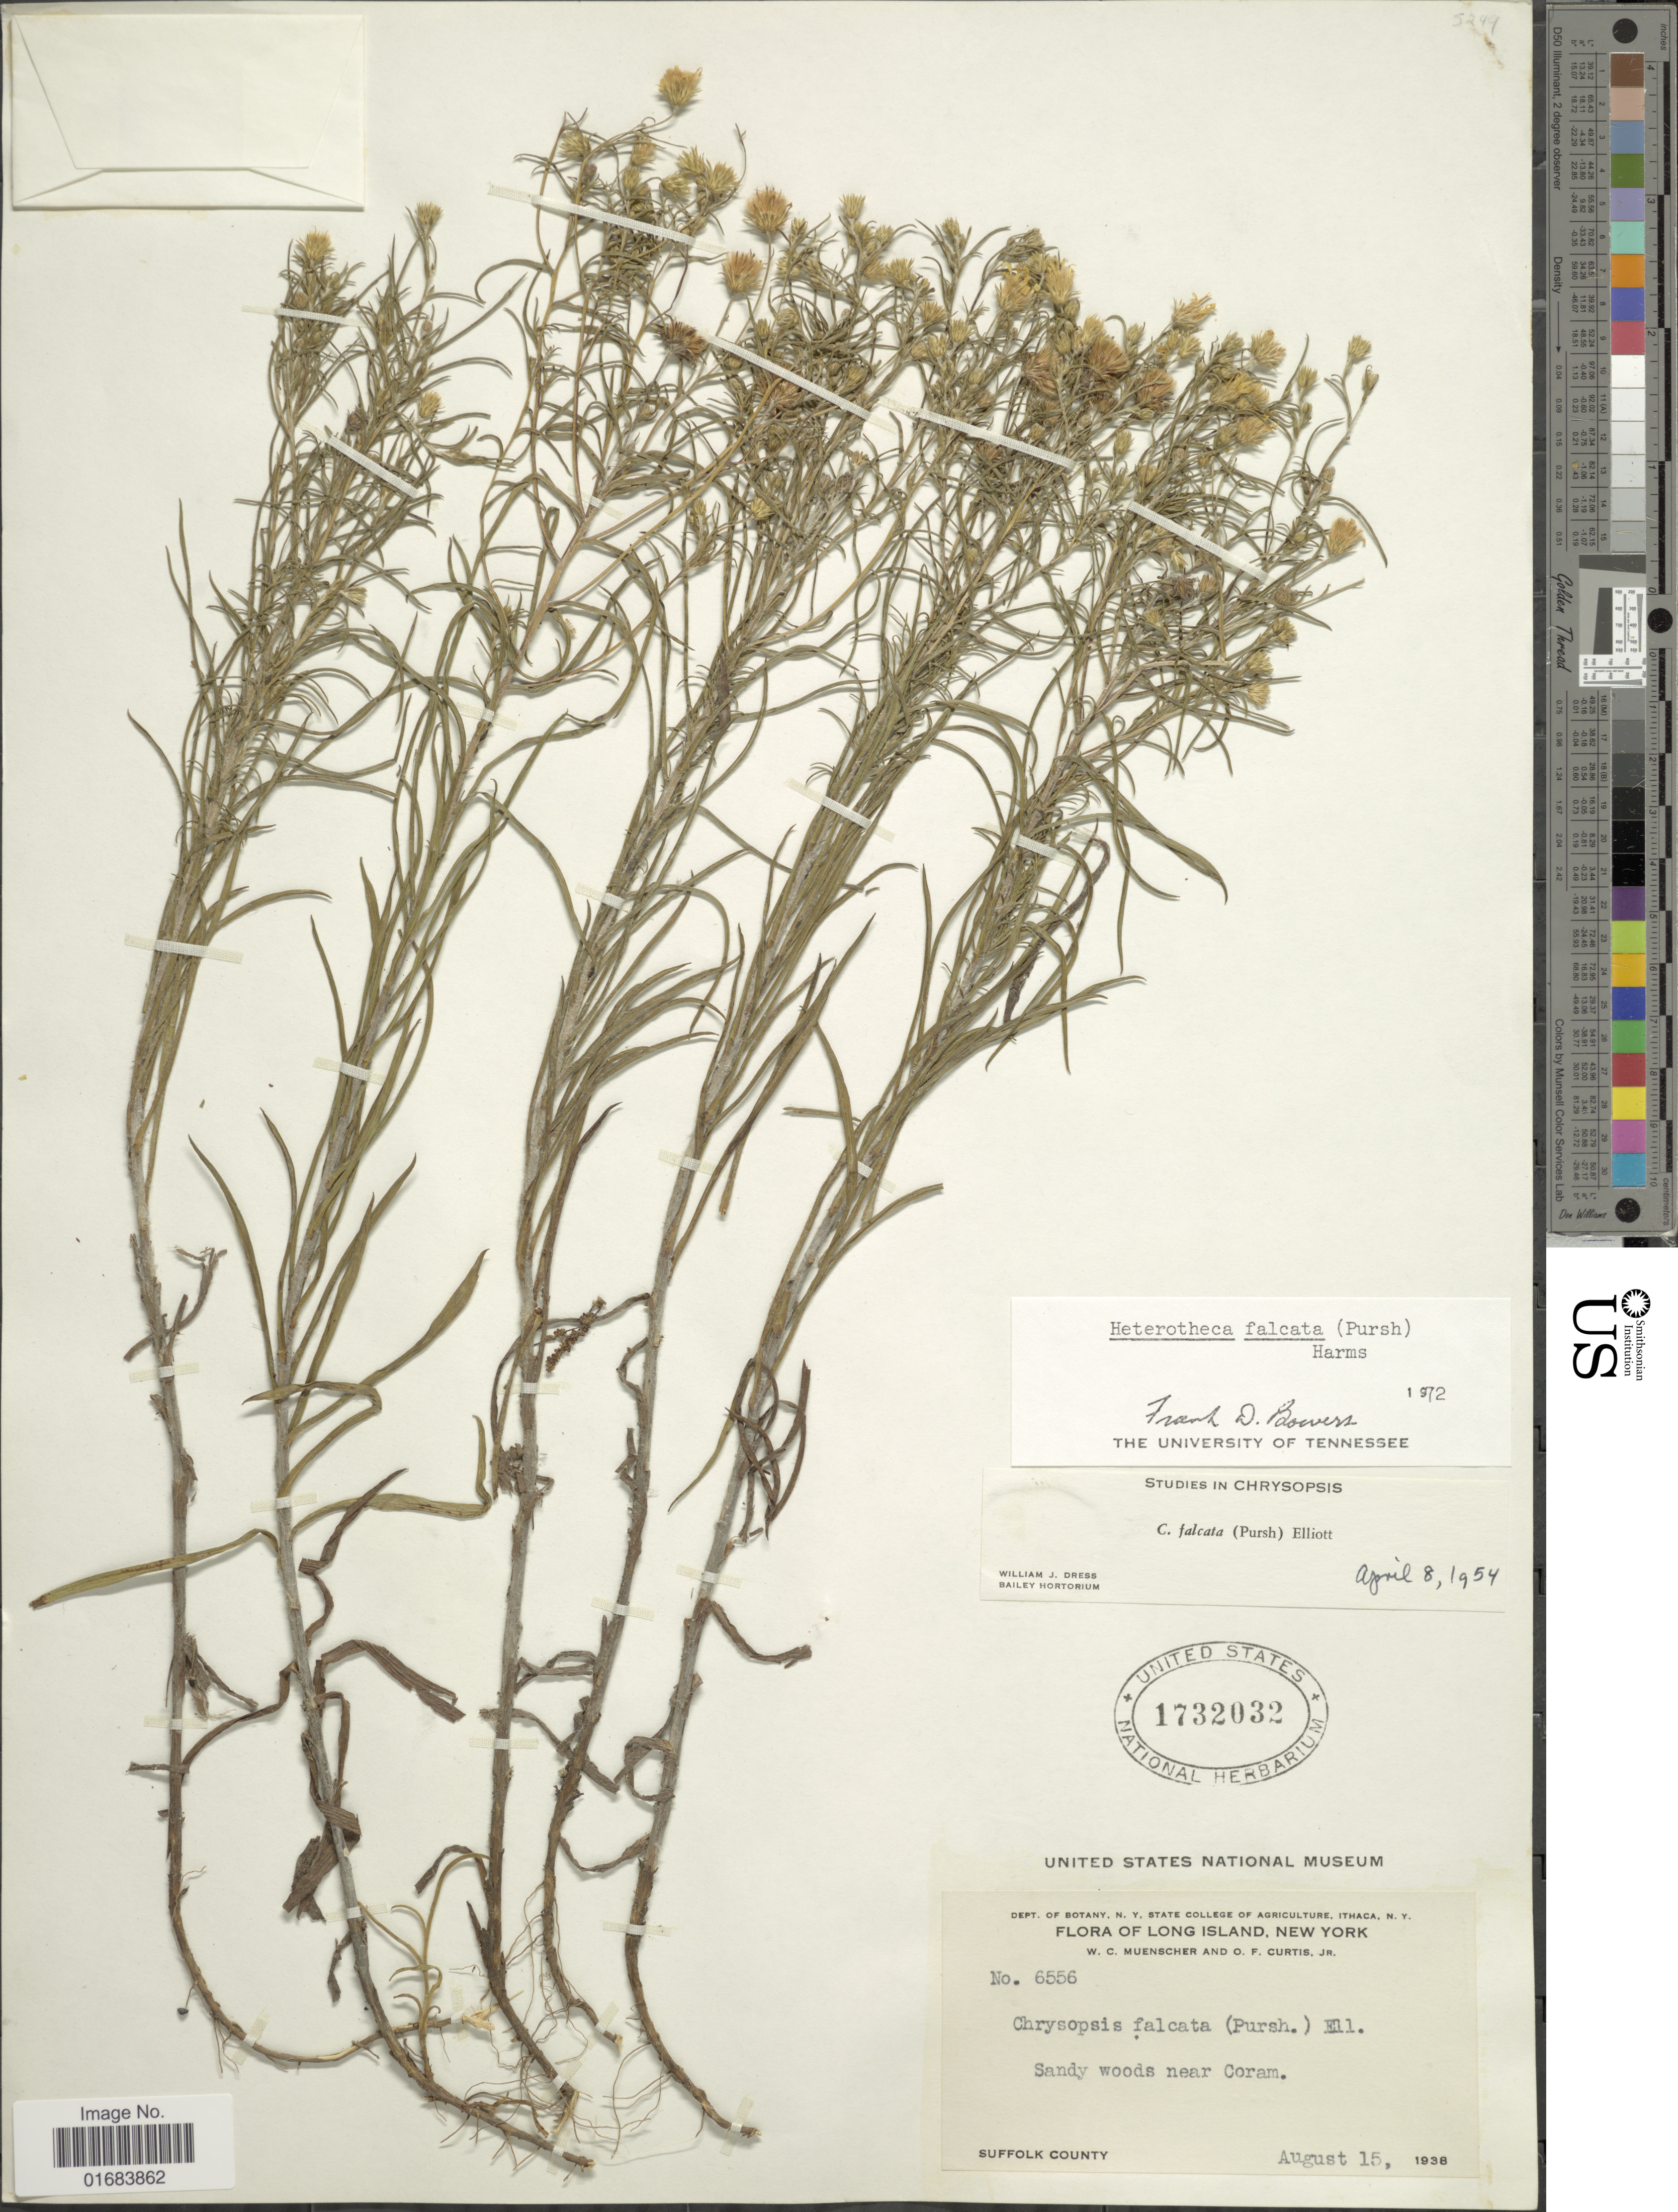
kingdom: Plantae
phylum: Tracheophyta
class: Magnoliopsida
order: Asterales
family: Asteraceae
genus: Pityopsis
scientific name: Pityopsis falcata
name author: (Pursh) Nutt.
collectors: W. Muenscher & O. Curtis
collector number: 6556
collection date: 1938-08-15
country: United States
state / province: New York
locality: Long Island, near Coram. Suffolk County.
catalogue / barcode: US 1732032